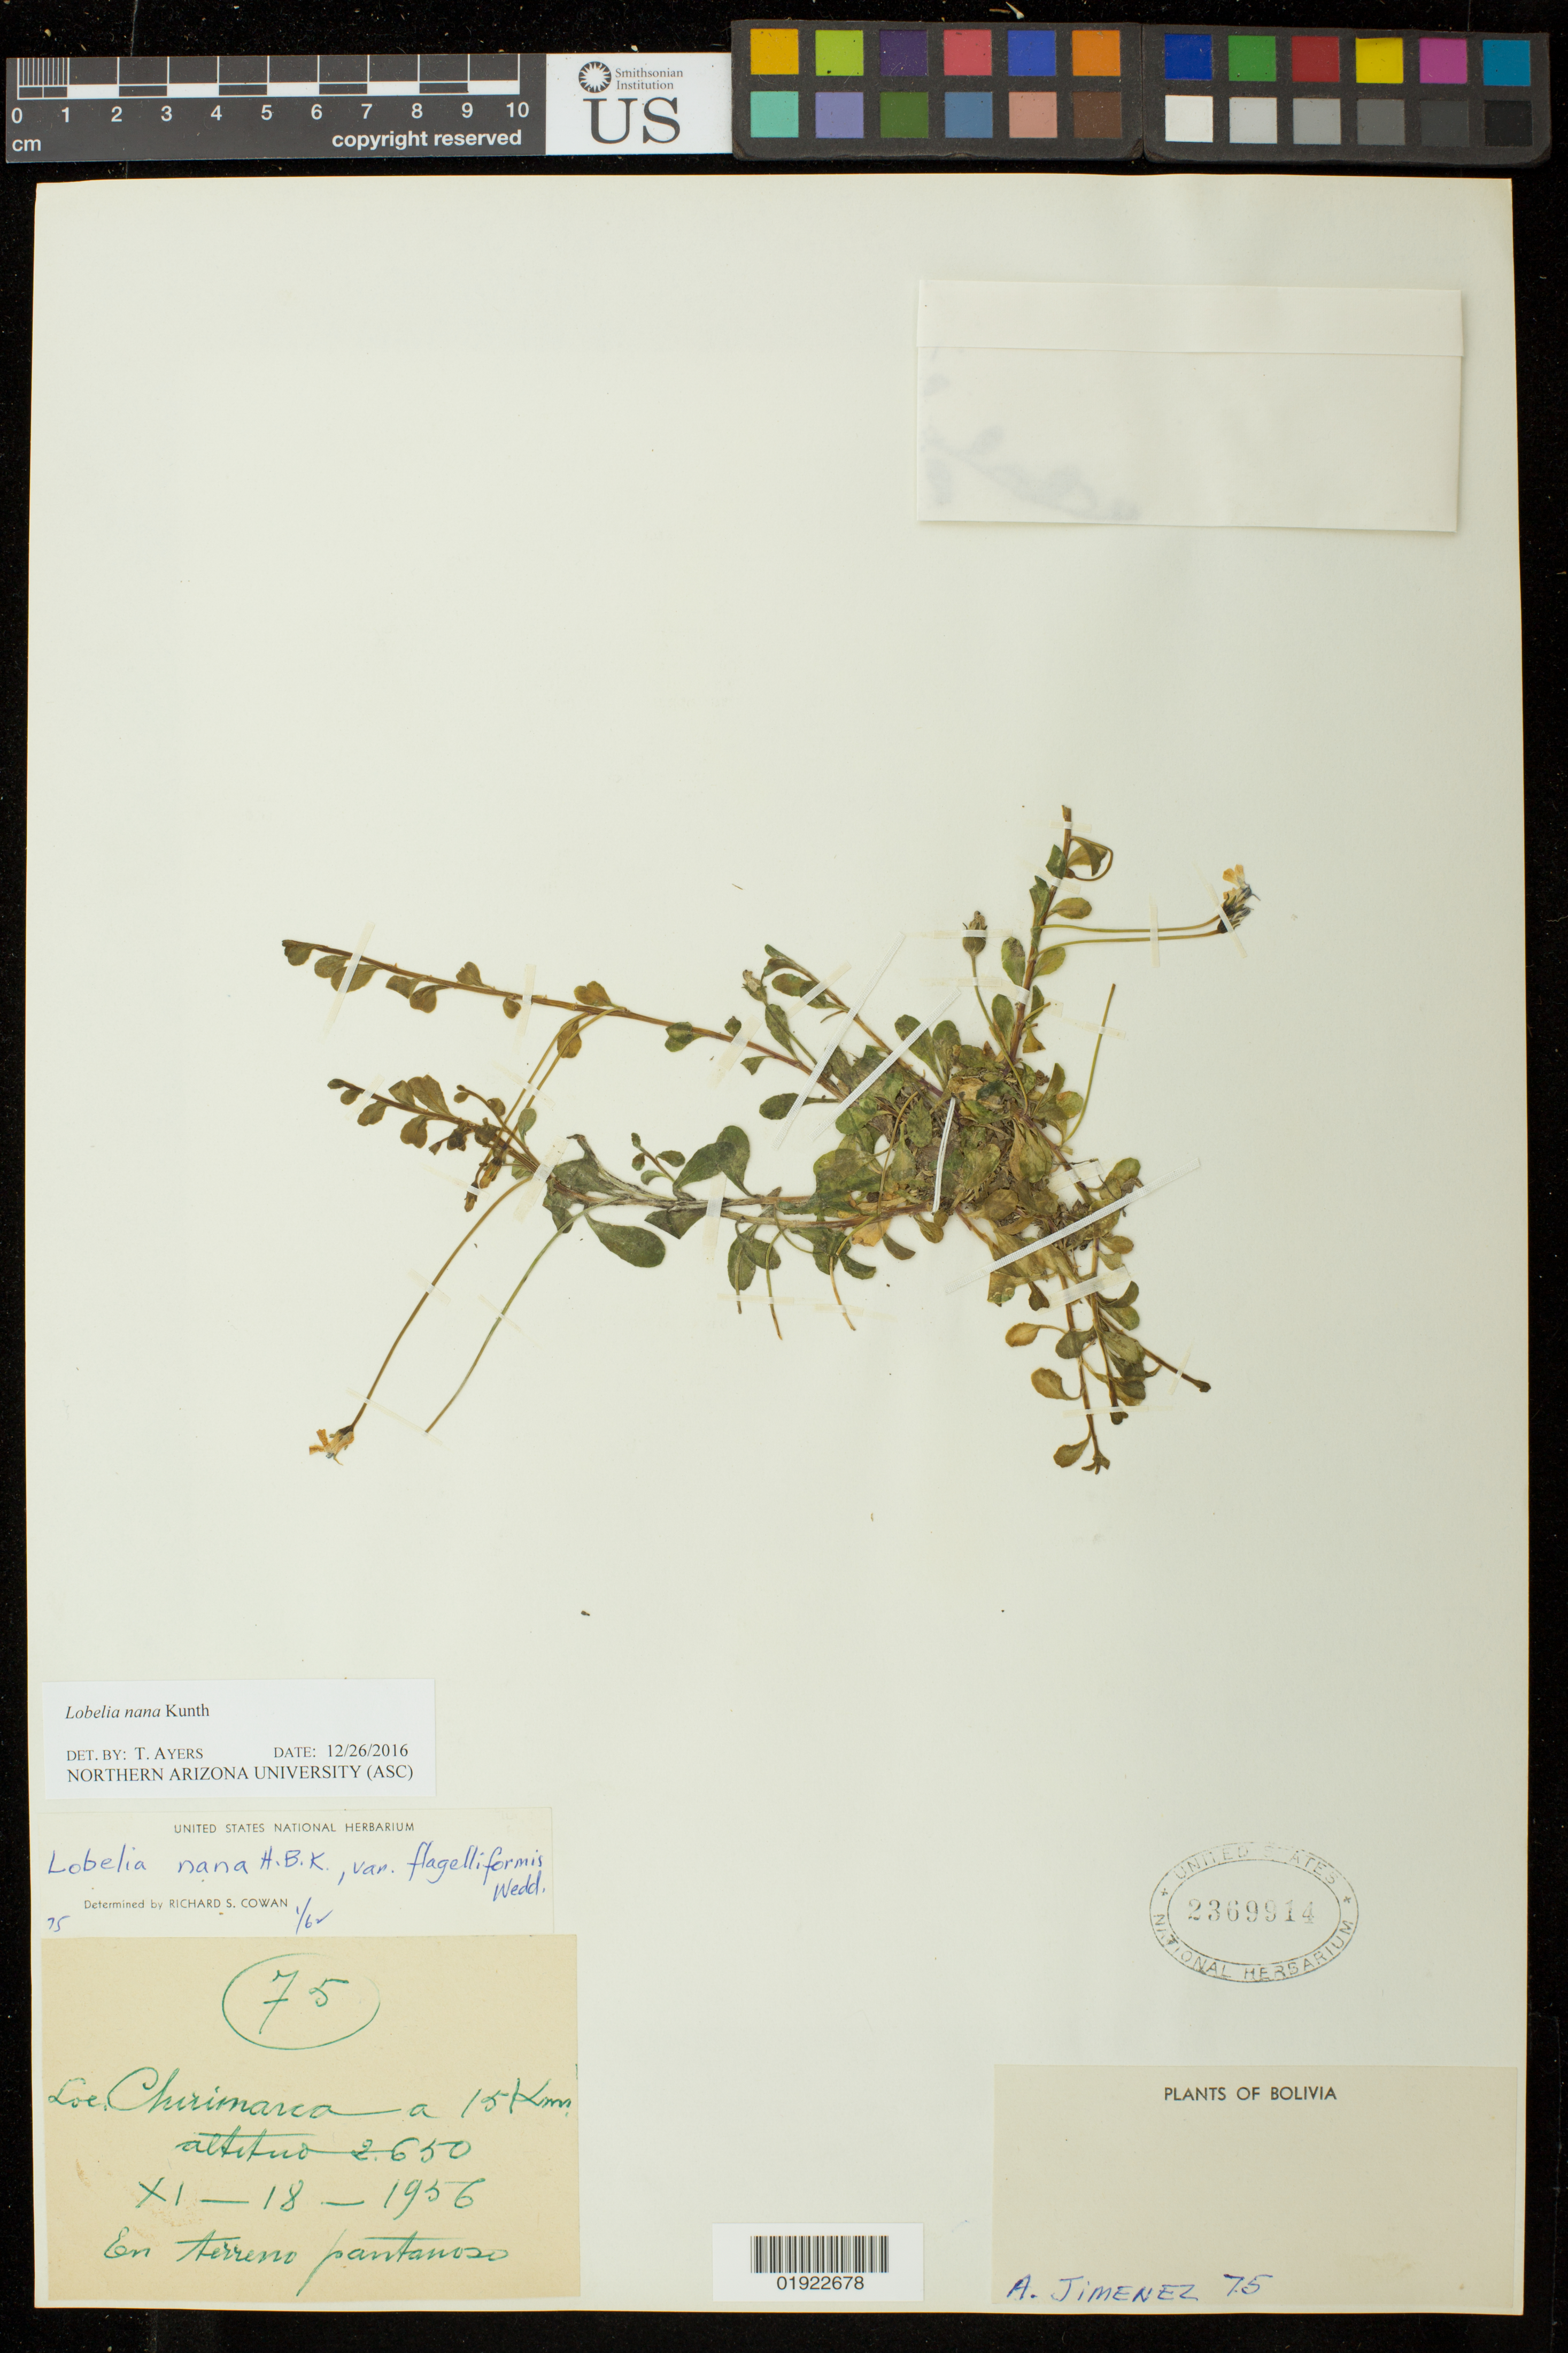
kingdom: Plantae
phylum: Tracheophyta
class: Magnoliopsida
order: Asterales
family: Campanulaceae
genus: Lobelia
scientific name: Lobelia nana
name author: Kunth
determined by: Ayers, Tina J.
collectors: A. Jimenez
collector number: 75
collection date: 1956-11-18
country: Bolivia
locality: Chucamarca a 15 Km.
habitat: En terreno pantanoso.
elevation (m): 2650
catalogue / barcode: US 2369914